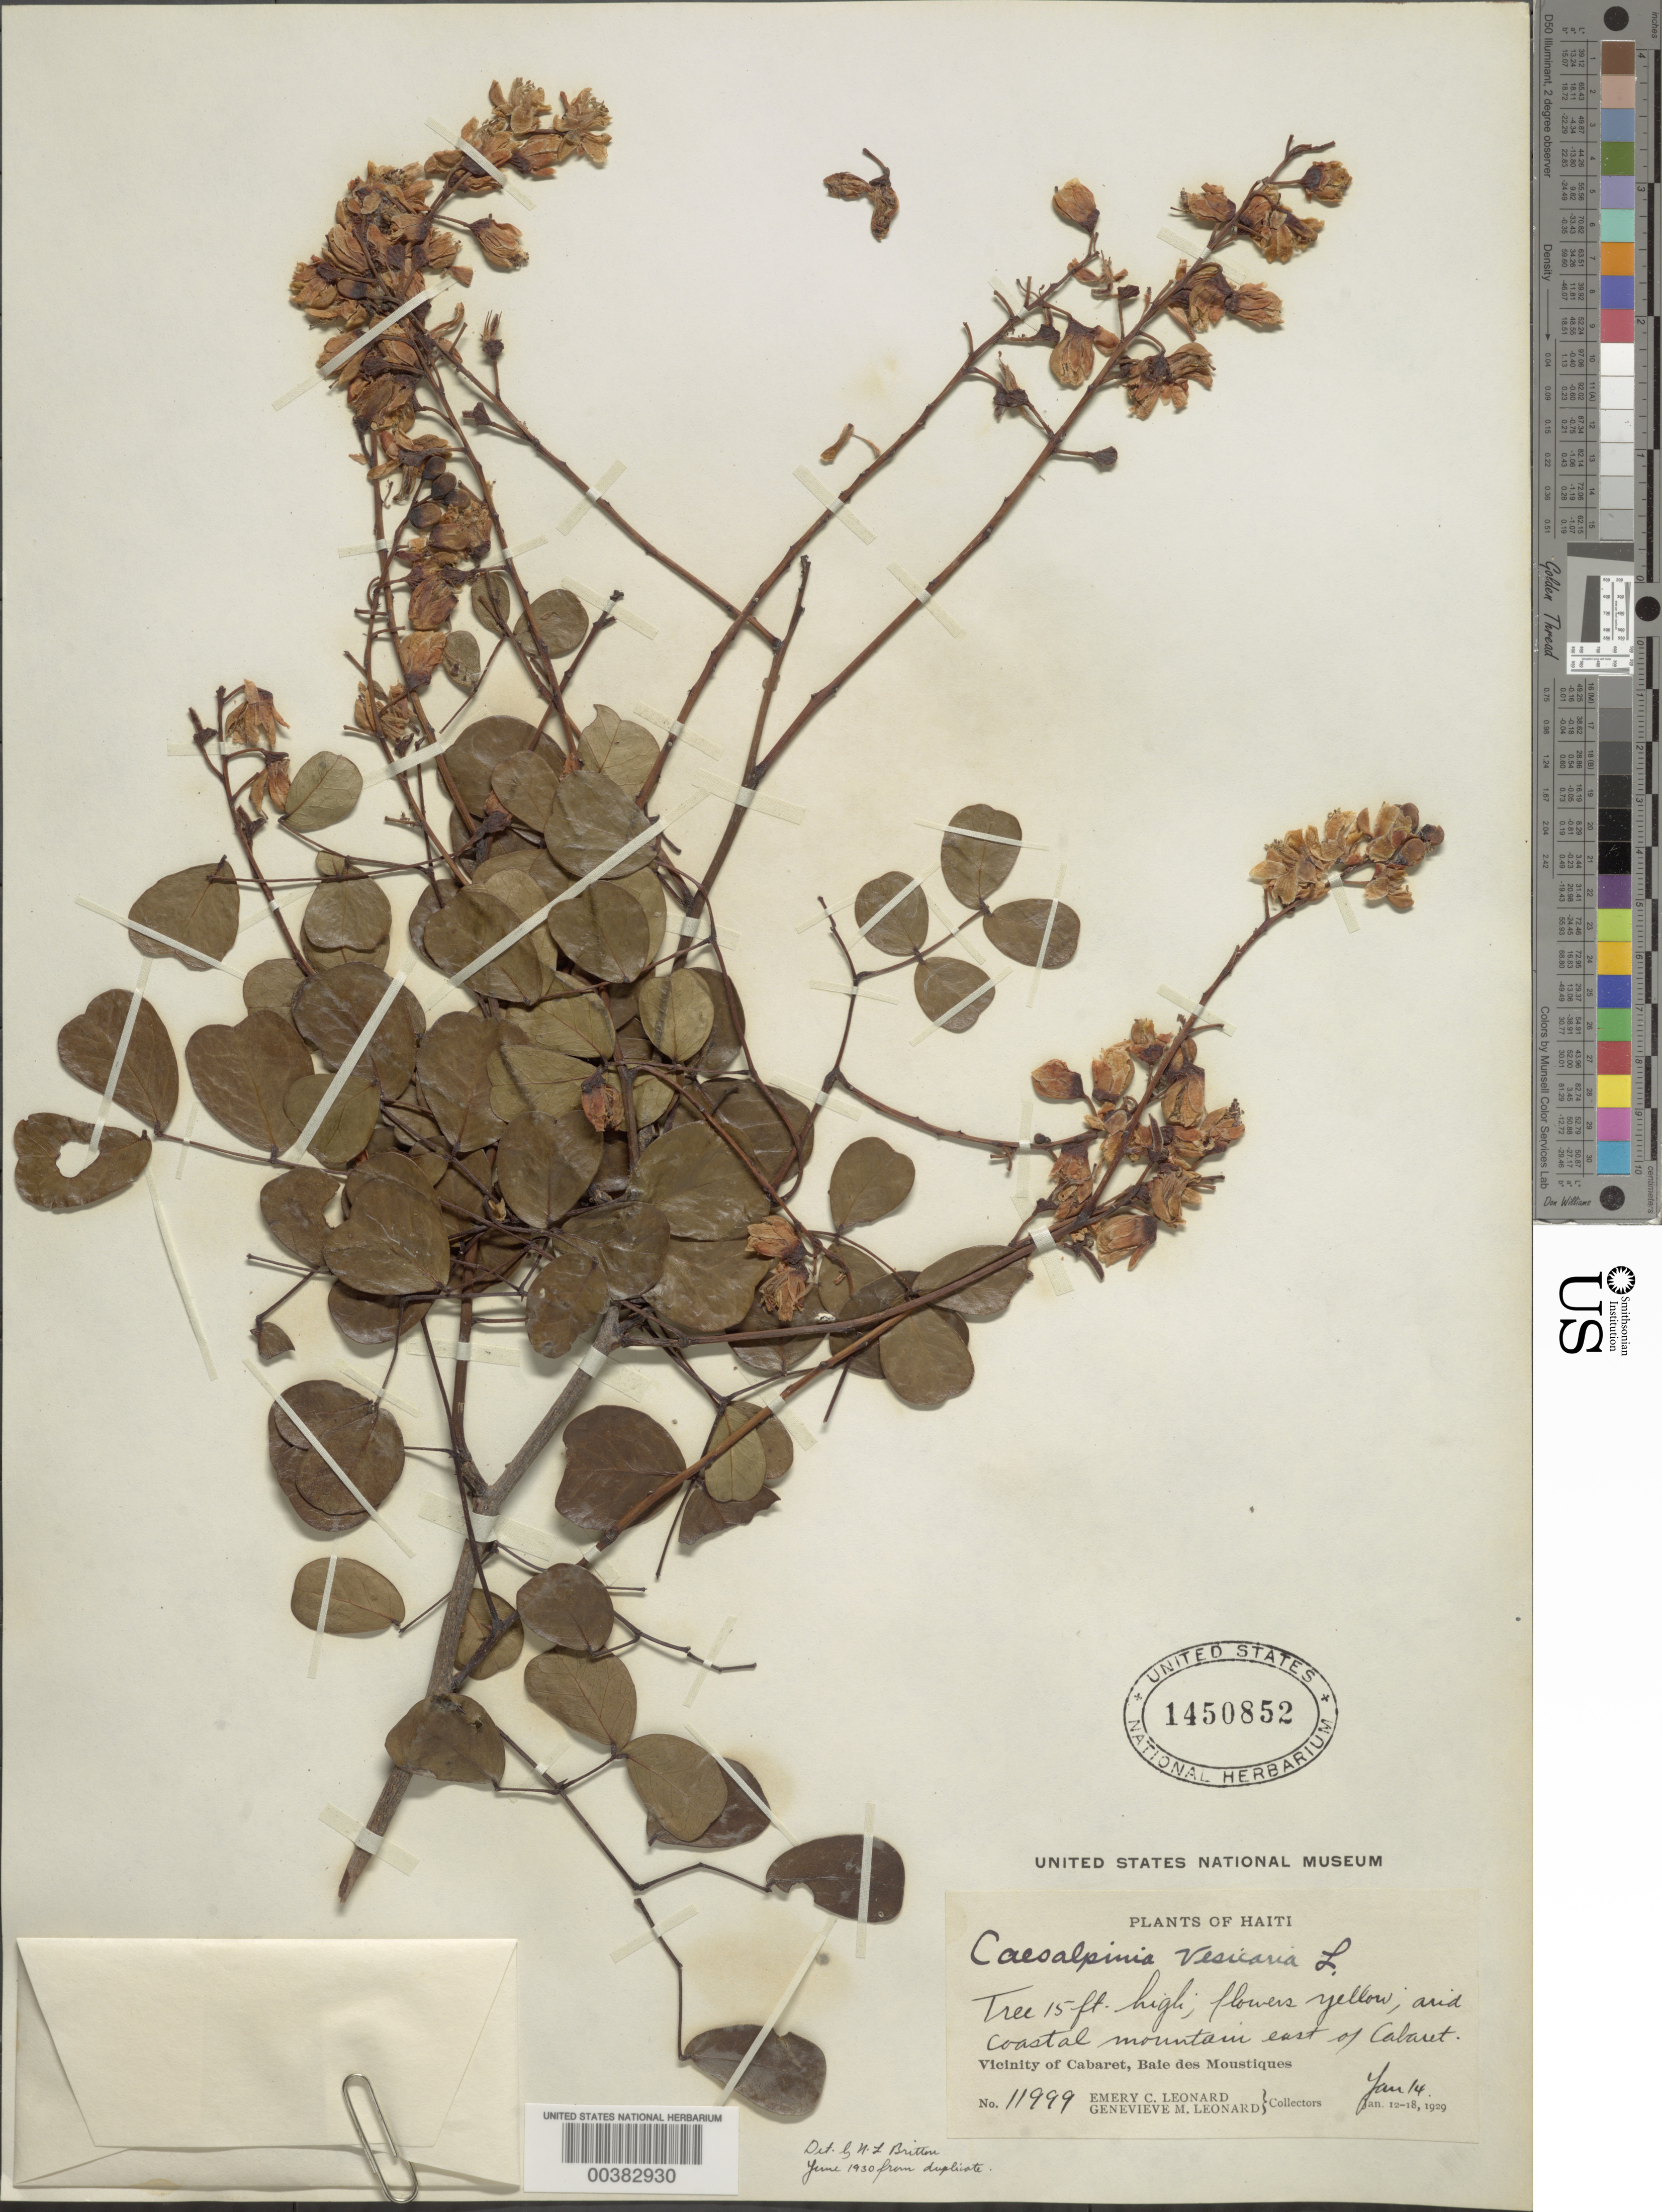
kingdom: Plantae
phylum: Tracheophyta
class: Magnoliopsida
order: Fabales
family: Fabaceae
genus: Tara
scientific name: Tara vesicaria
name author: (L.) Molinari et al.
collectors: E. C. Leonard & G. M. Leonard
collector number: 11999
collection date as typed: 14 Jan 1929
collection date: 1929-01-14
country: Haiti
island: Hispaniola Island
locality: Coastal mountain e of cabaret; vicinity of cabaret, baie des moustiques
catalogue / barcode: US 1450852